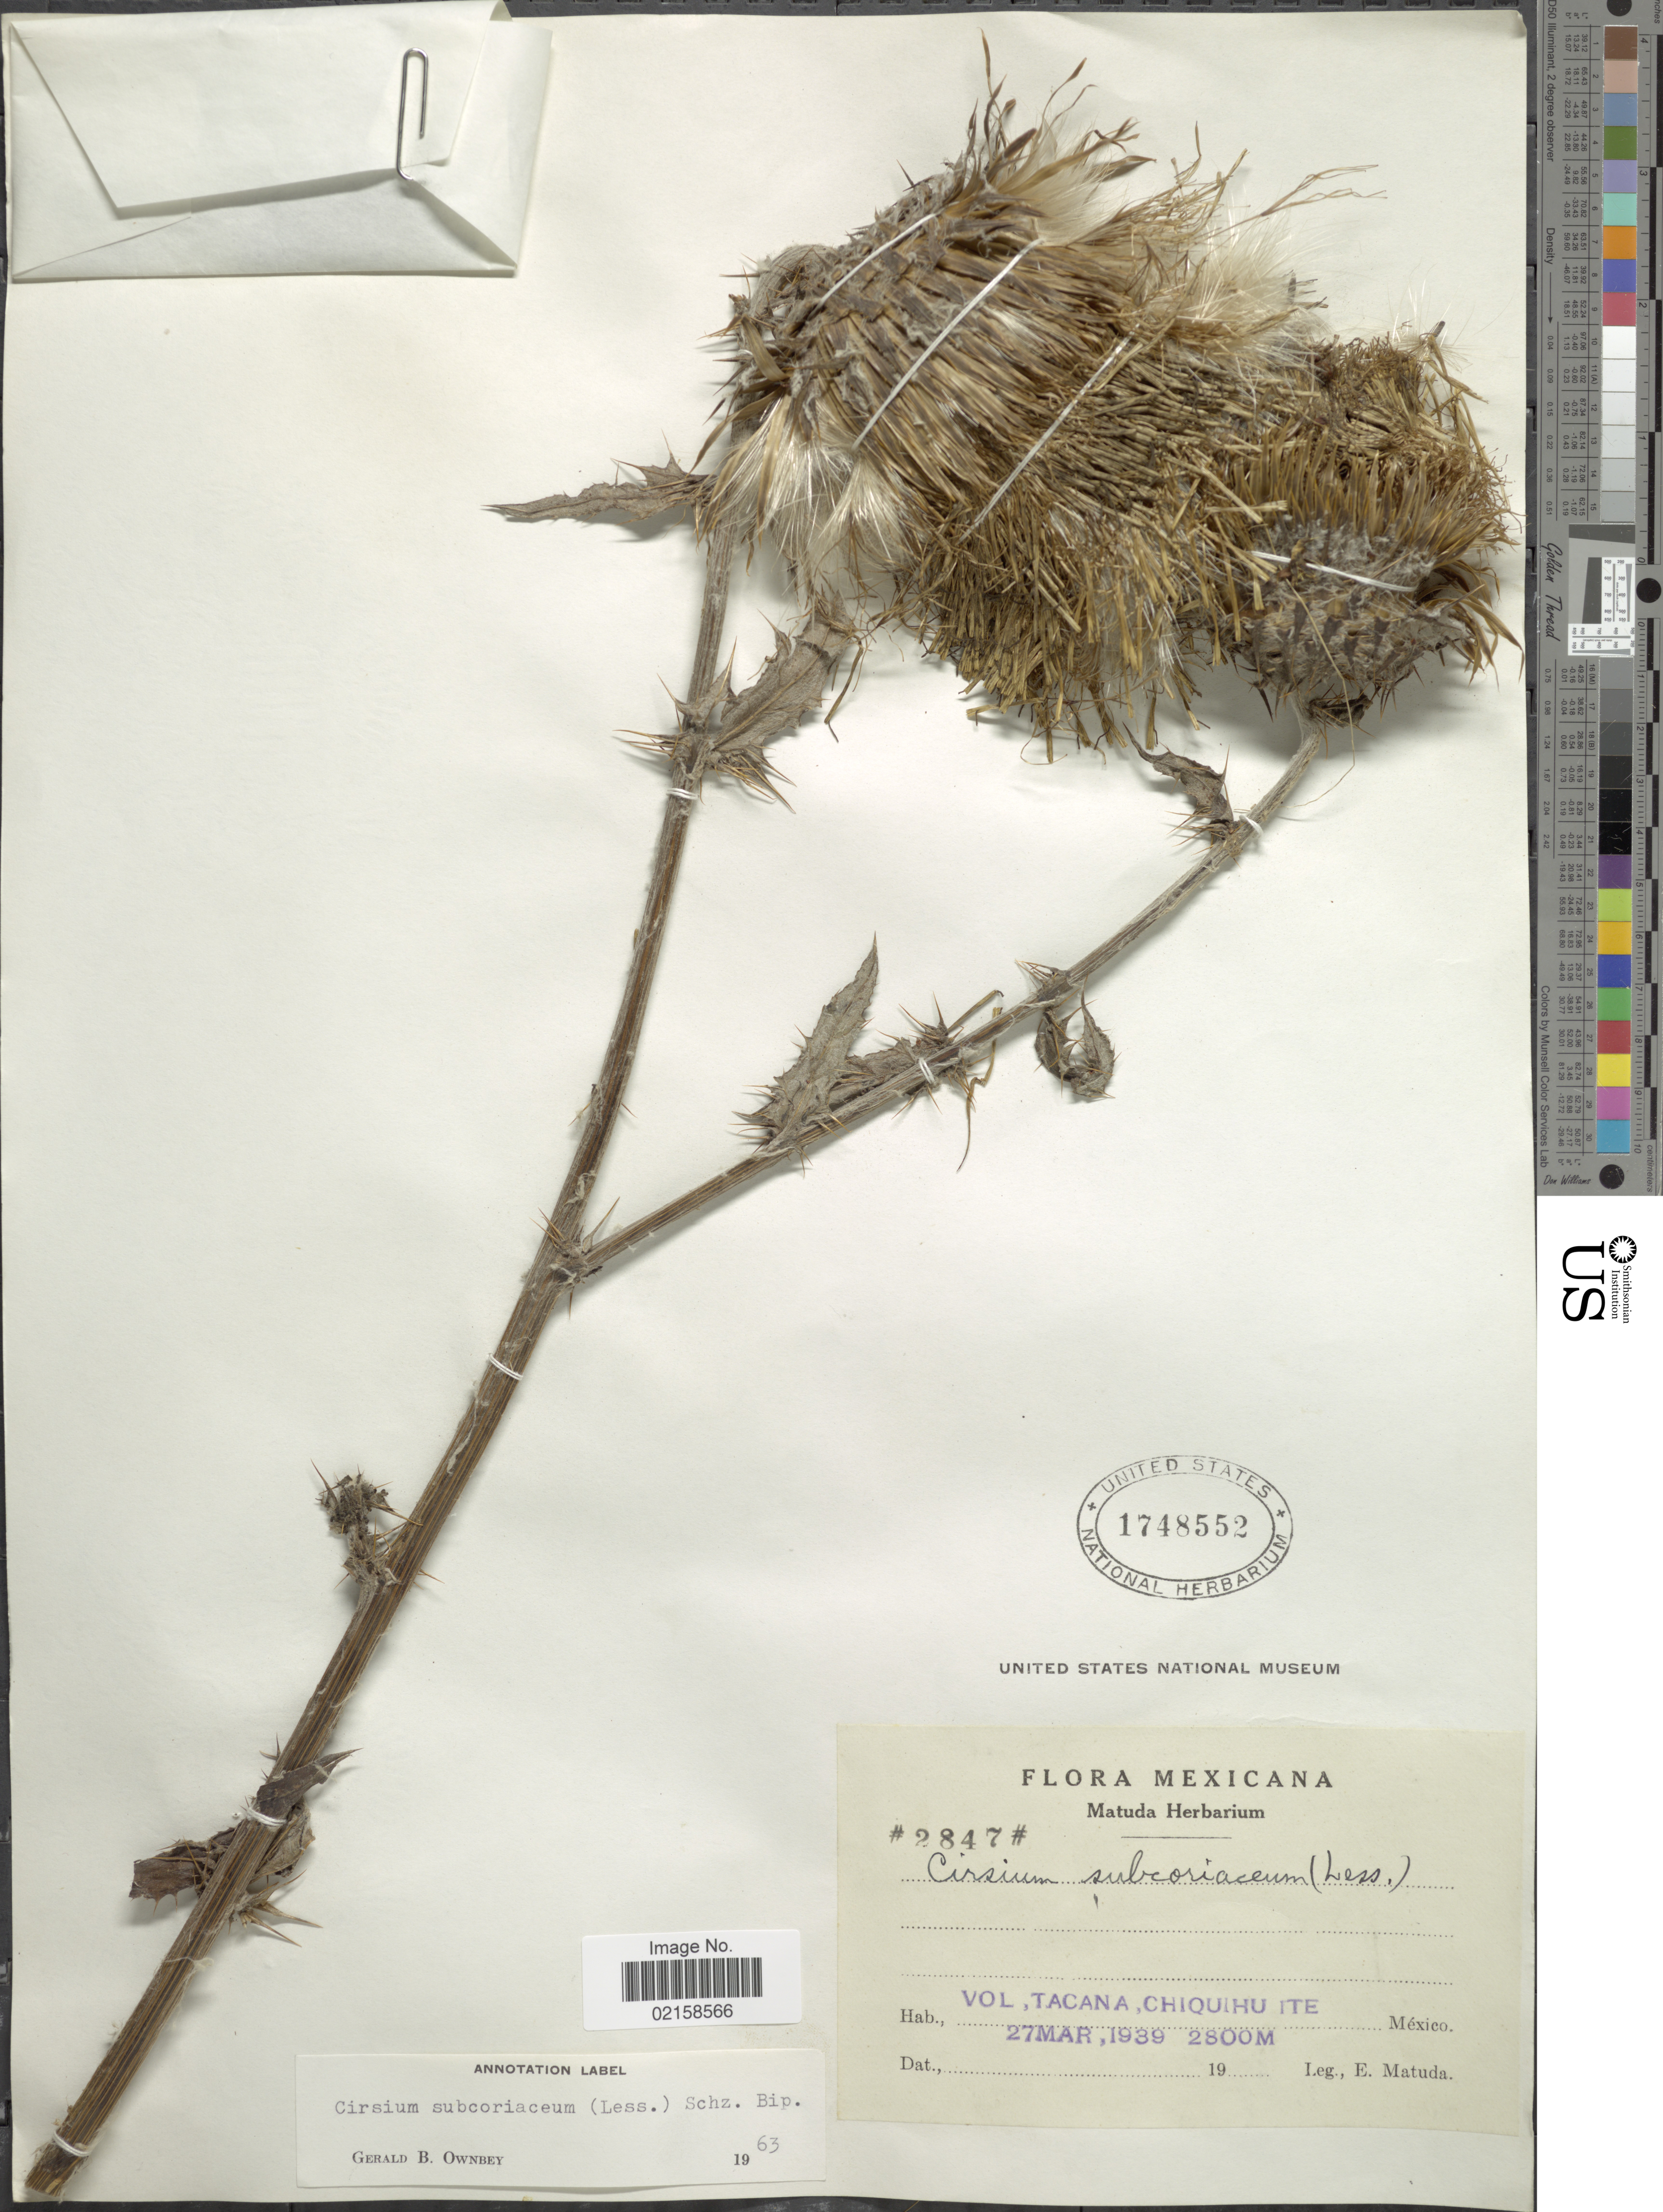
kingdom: Plantae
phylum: Tracheophyta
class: Magnoliopsida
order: Asterales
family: Asteraceae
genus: Cirsium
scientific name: Cirsium subcoriaceum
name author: (Less.) Sch. Bip.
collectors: E. Matuda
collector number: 2847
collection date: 1939-03-27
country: Mexico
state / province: México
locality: Vol. Tacana, Chiquihuite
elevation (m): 2800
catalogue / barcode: US 1748552